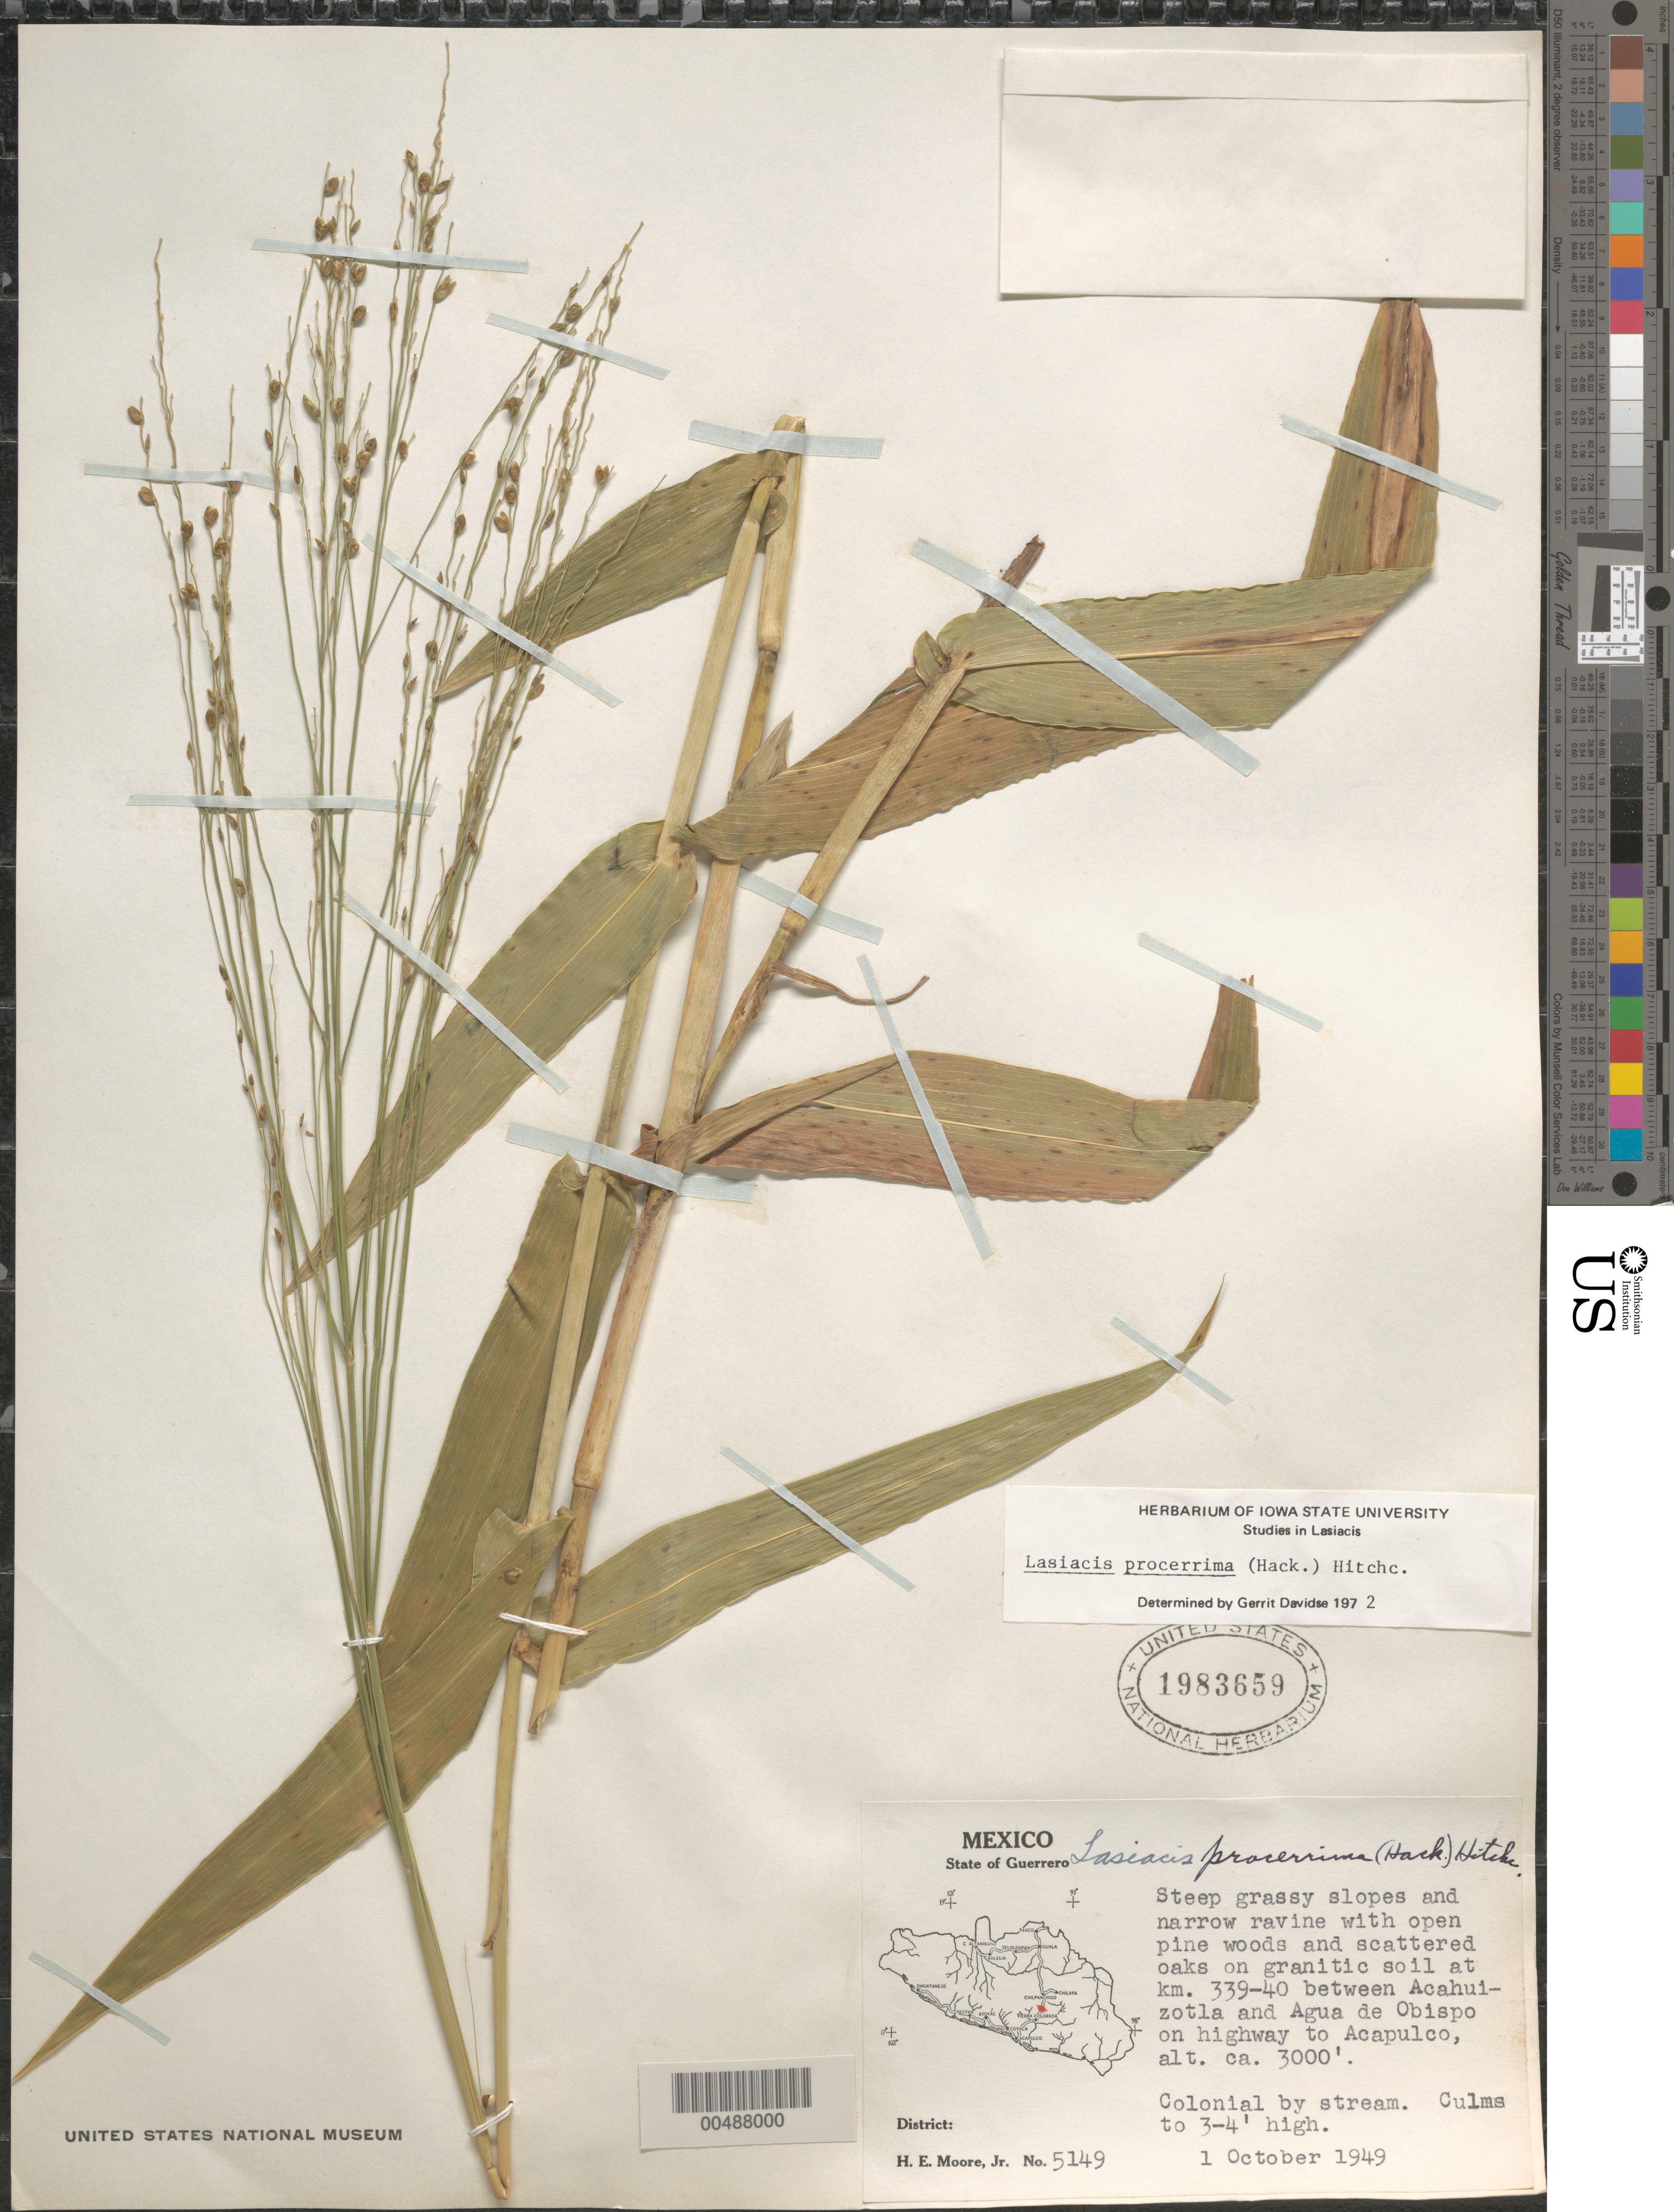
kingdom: Plantae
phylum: Tracheophyta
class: Liliopsida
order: Poales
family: Poaceae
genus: Lasiacis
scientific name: Lasiacis procerrima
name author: (Hack.) Hitchc.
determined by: Davidse, Gerrit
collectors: H. E. Moore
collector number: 5149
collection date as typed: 1 Oct 1949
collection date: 1949-10-01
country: Mexico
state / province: Guerrero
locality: At km 339-40 between Acahuizotla & Agua de Obispo on hwy to Acapulco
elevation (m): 914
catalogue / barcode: US 1983659